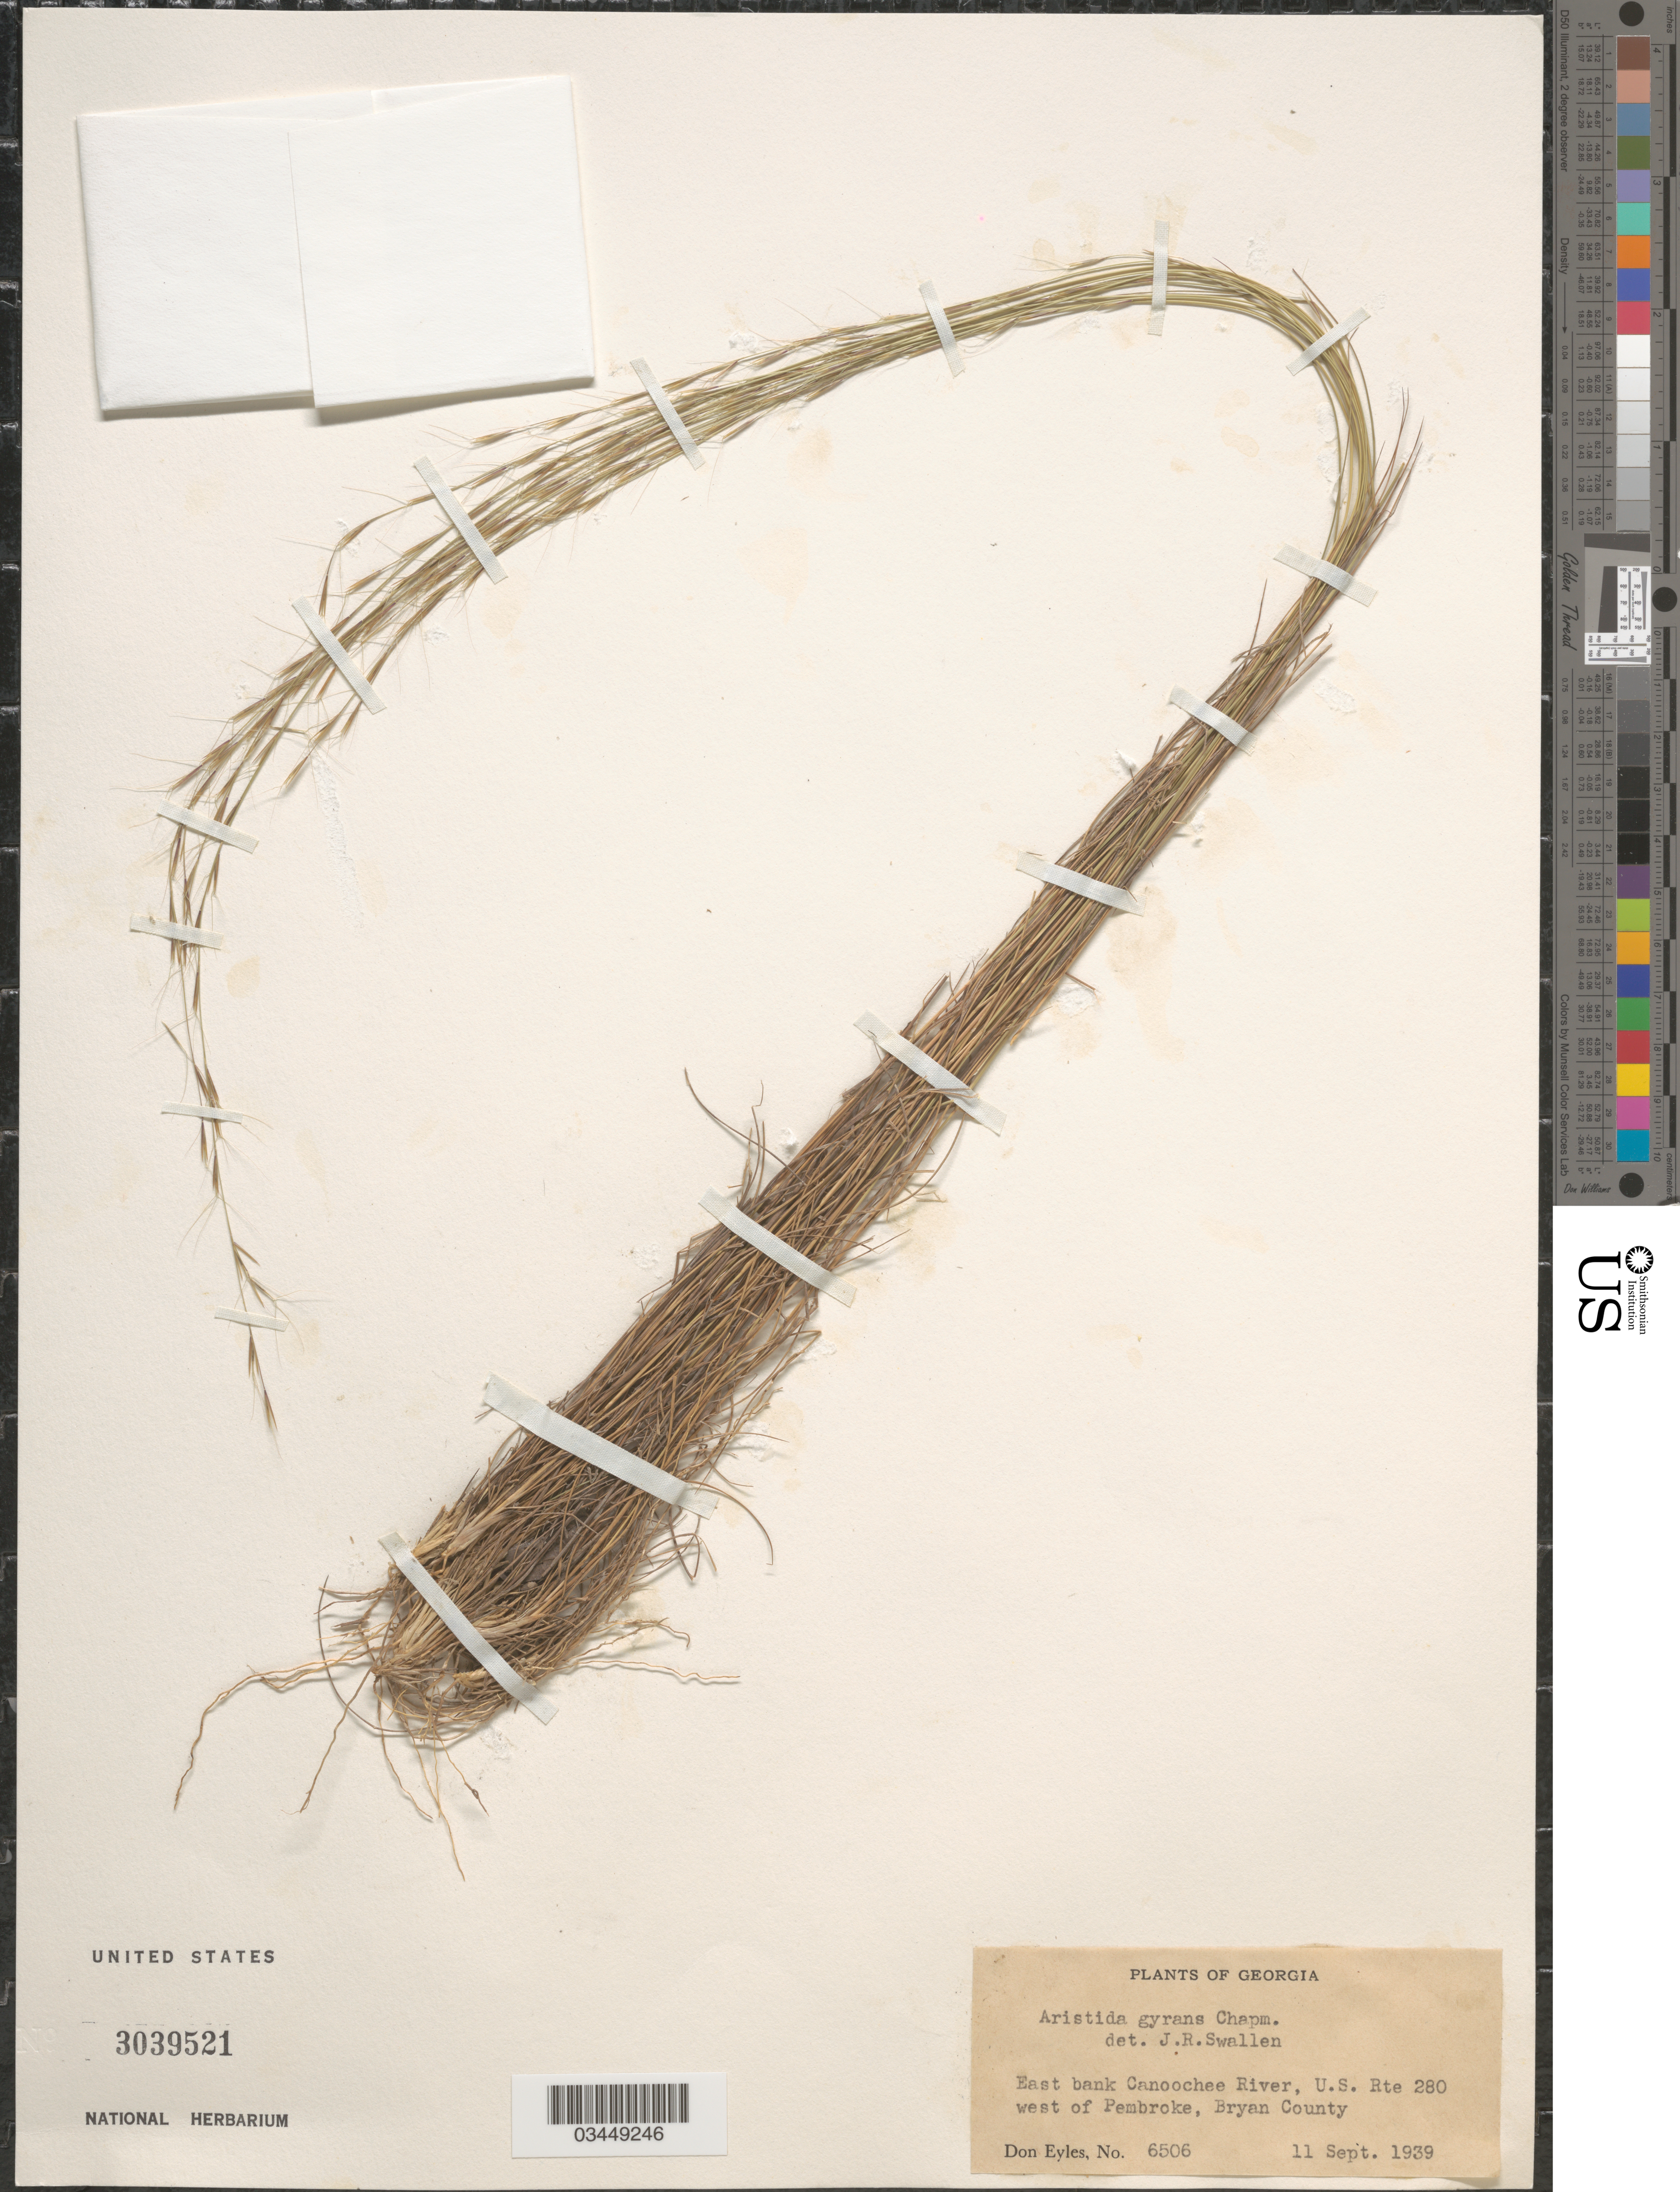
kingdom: Plantae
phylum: Tracheophyta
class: Liliopsida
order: Poales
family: Poaceae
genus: Aristida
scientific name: Aristida gyrans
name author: Chapm.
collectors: D. Eyles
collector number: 6506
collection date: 1939-09-11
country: United States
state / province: Georgia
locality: East bank Canoochee River, U.S. Rte 280 west of Pembroke, Bryan County.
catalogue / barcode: US 3039521